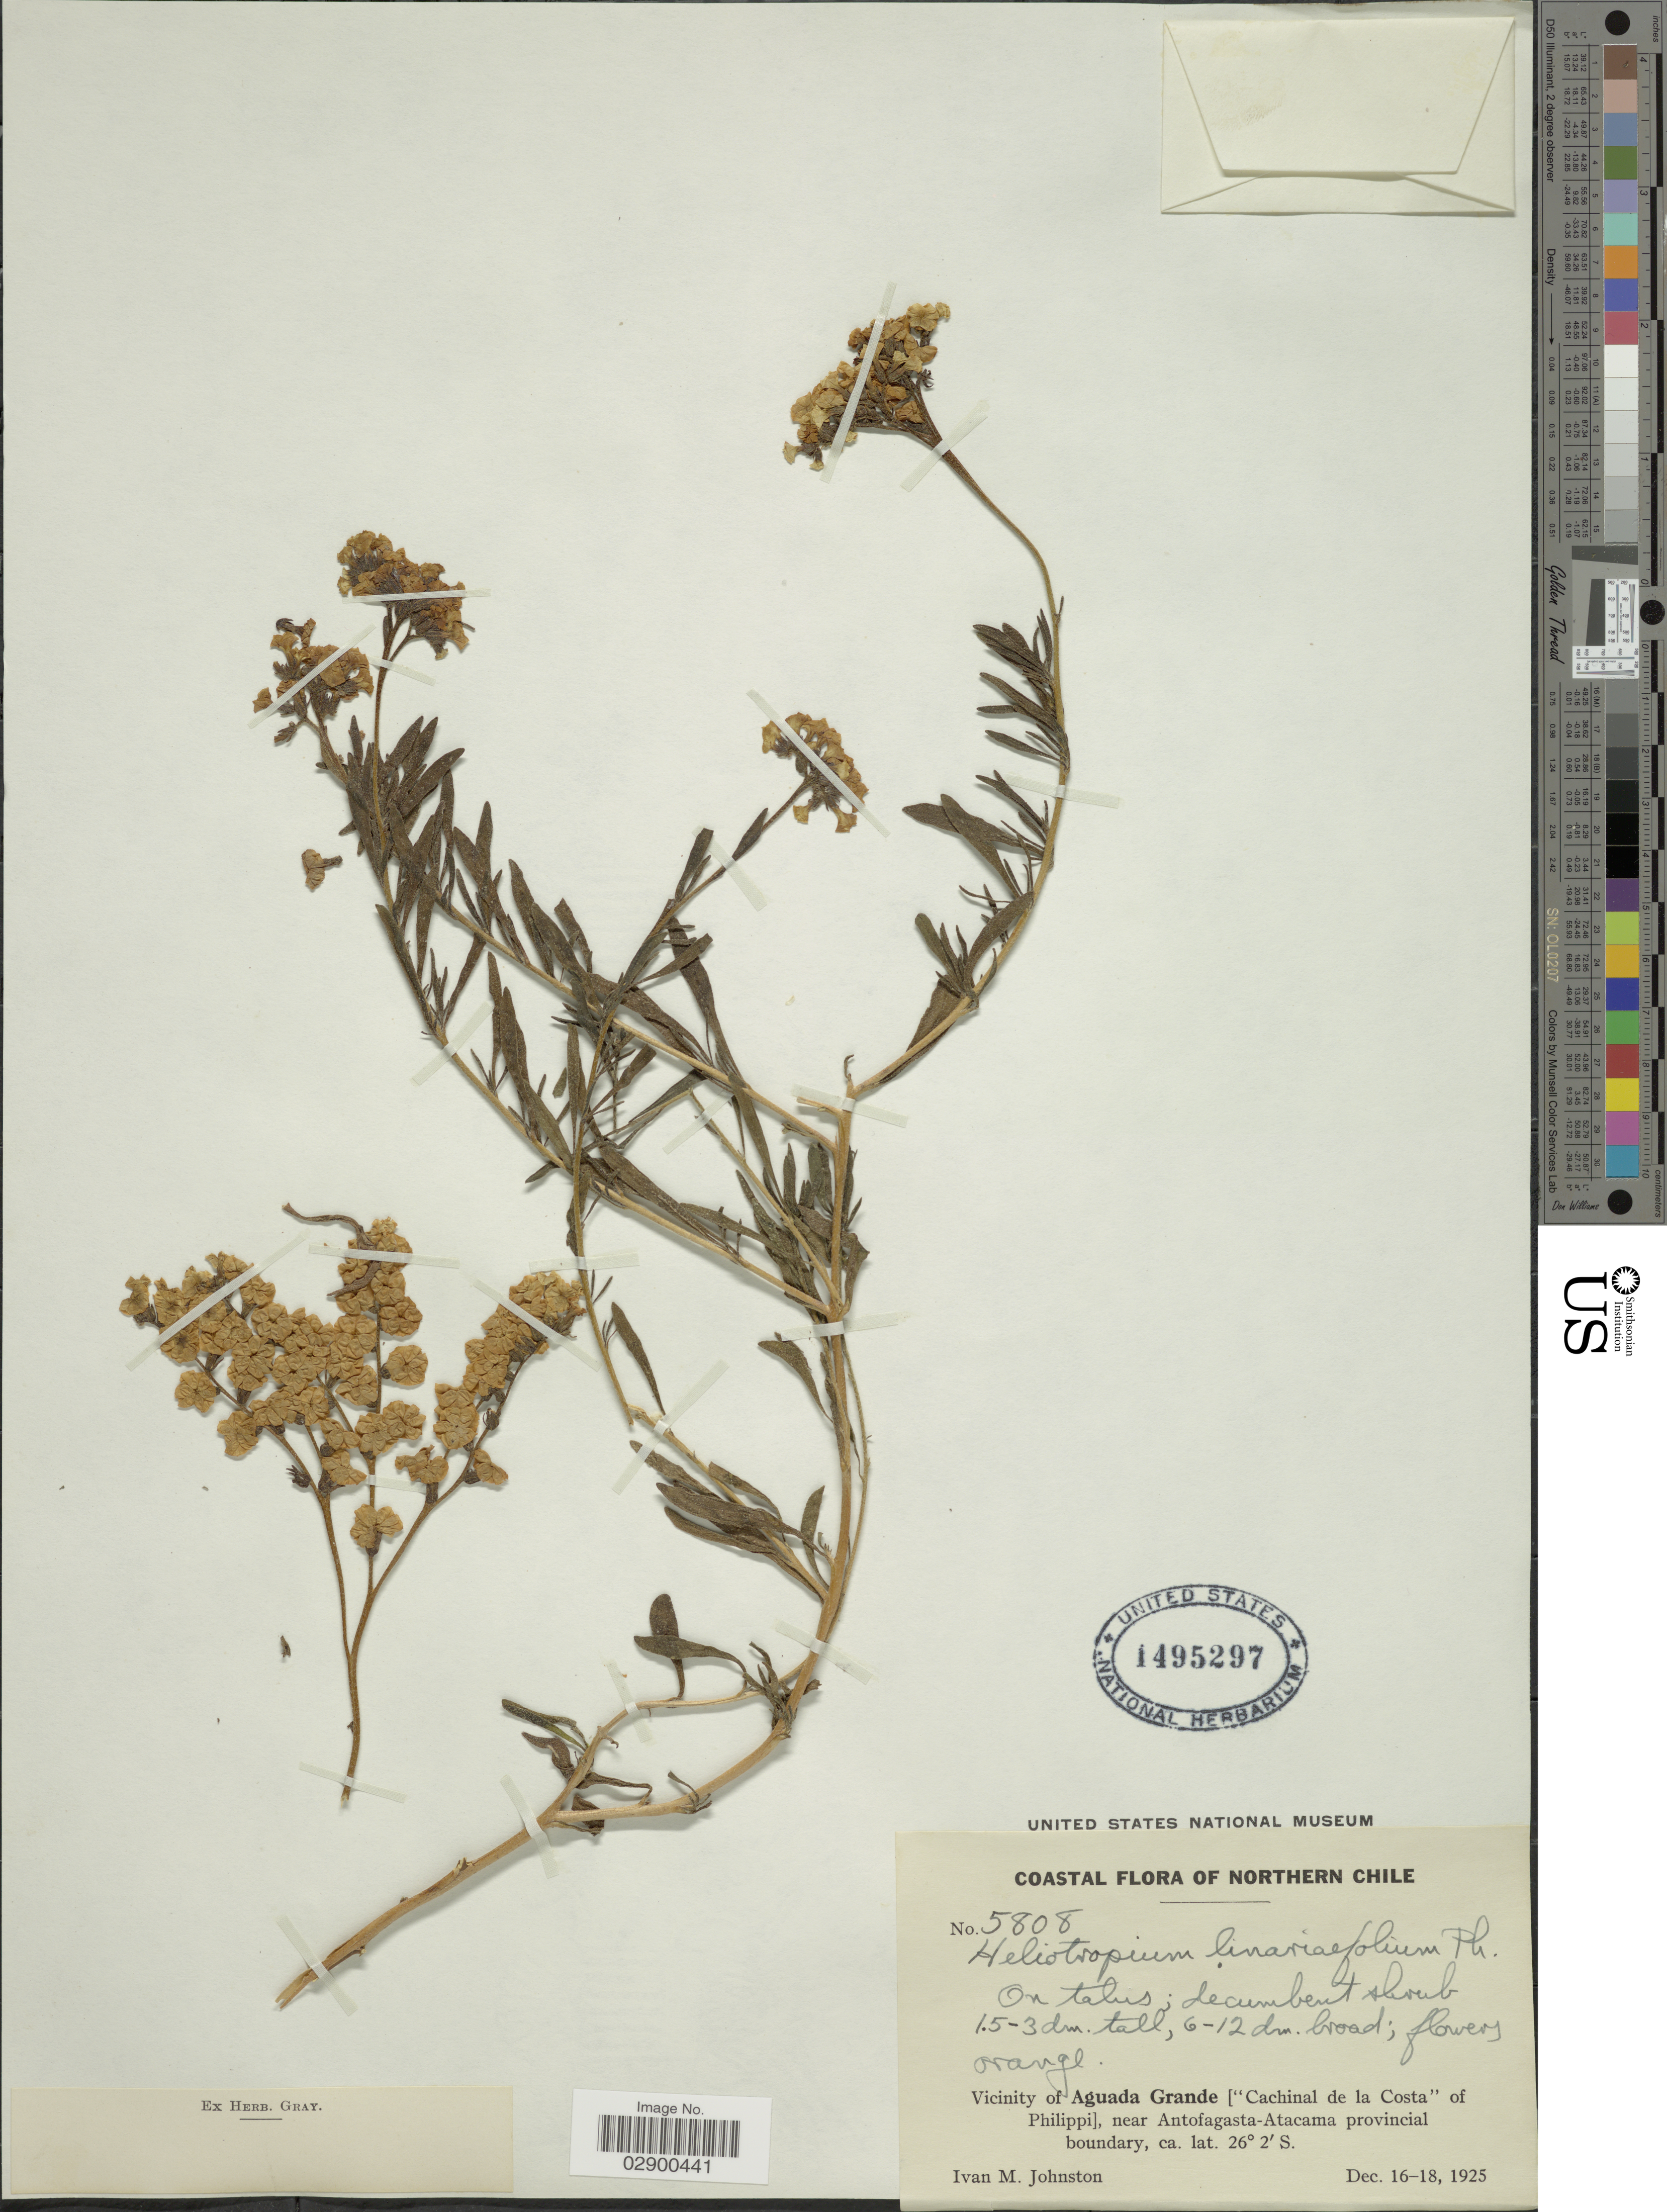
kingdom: Plantae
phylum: Tracheophyta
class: Magnoliopsida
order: Boraginales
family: Heliotropiaceae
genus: Heliotropium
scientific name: Heliotropium linearifolium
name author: Phil.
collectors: I.M. Johnston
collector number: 5808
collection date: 1925-12-16/1925-12-18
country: Chile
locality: Coastal Flora, Northern Chile, Vicinity of Aguada Grande ["Cachinal de la Costa" of Philippi], near Antofagasta-Atacama provincial boundary.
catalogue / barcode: US 1495297